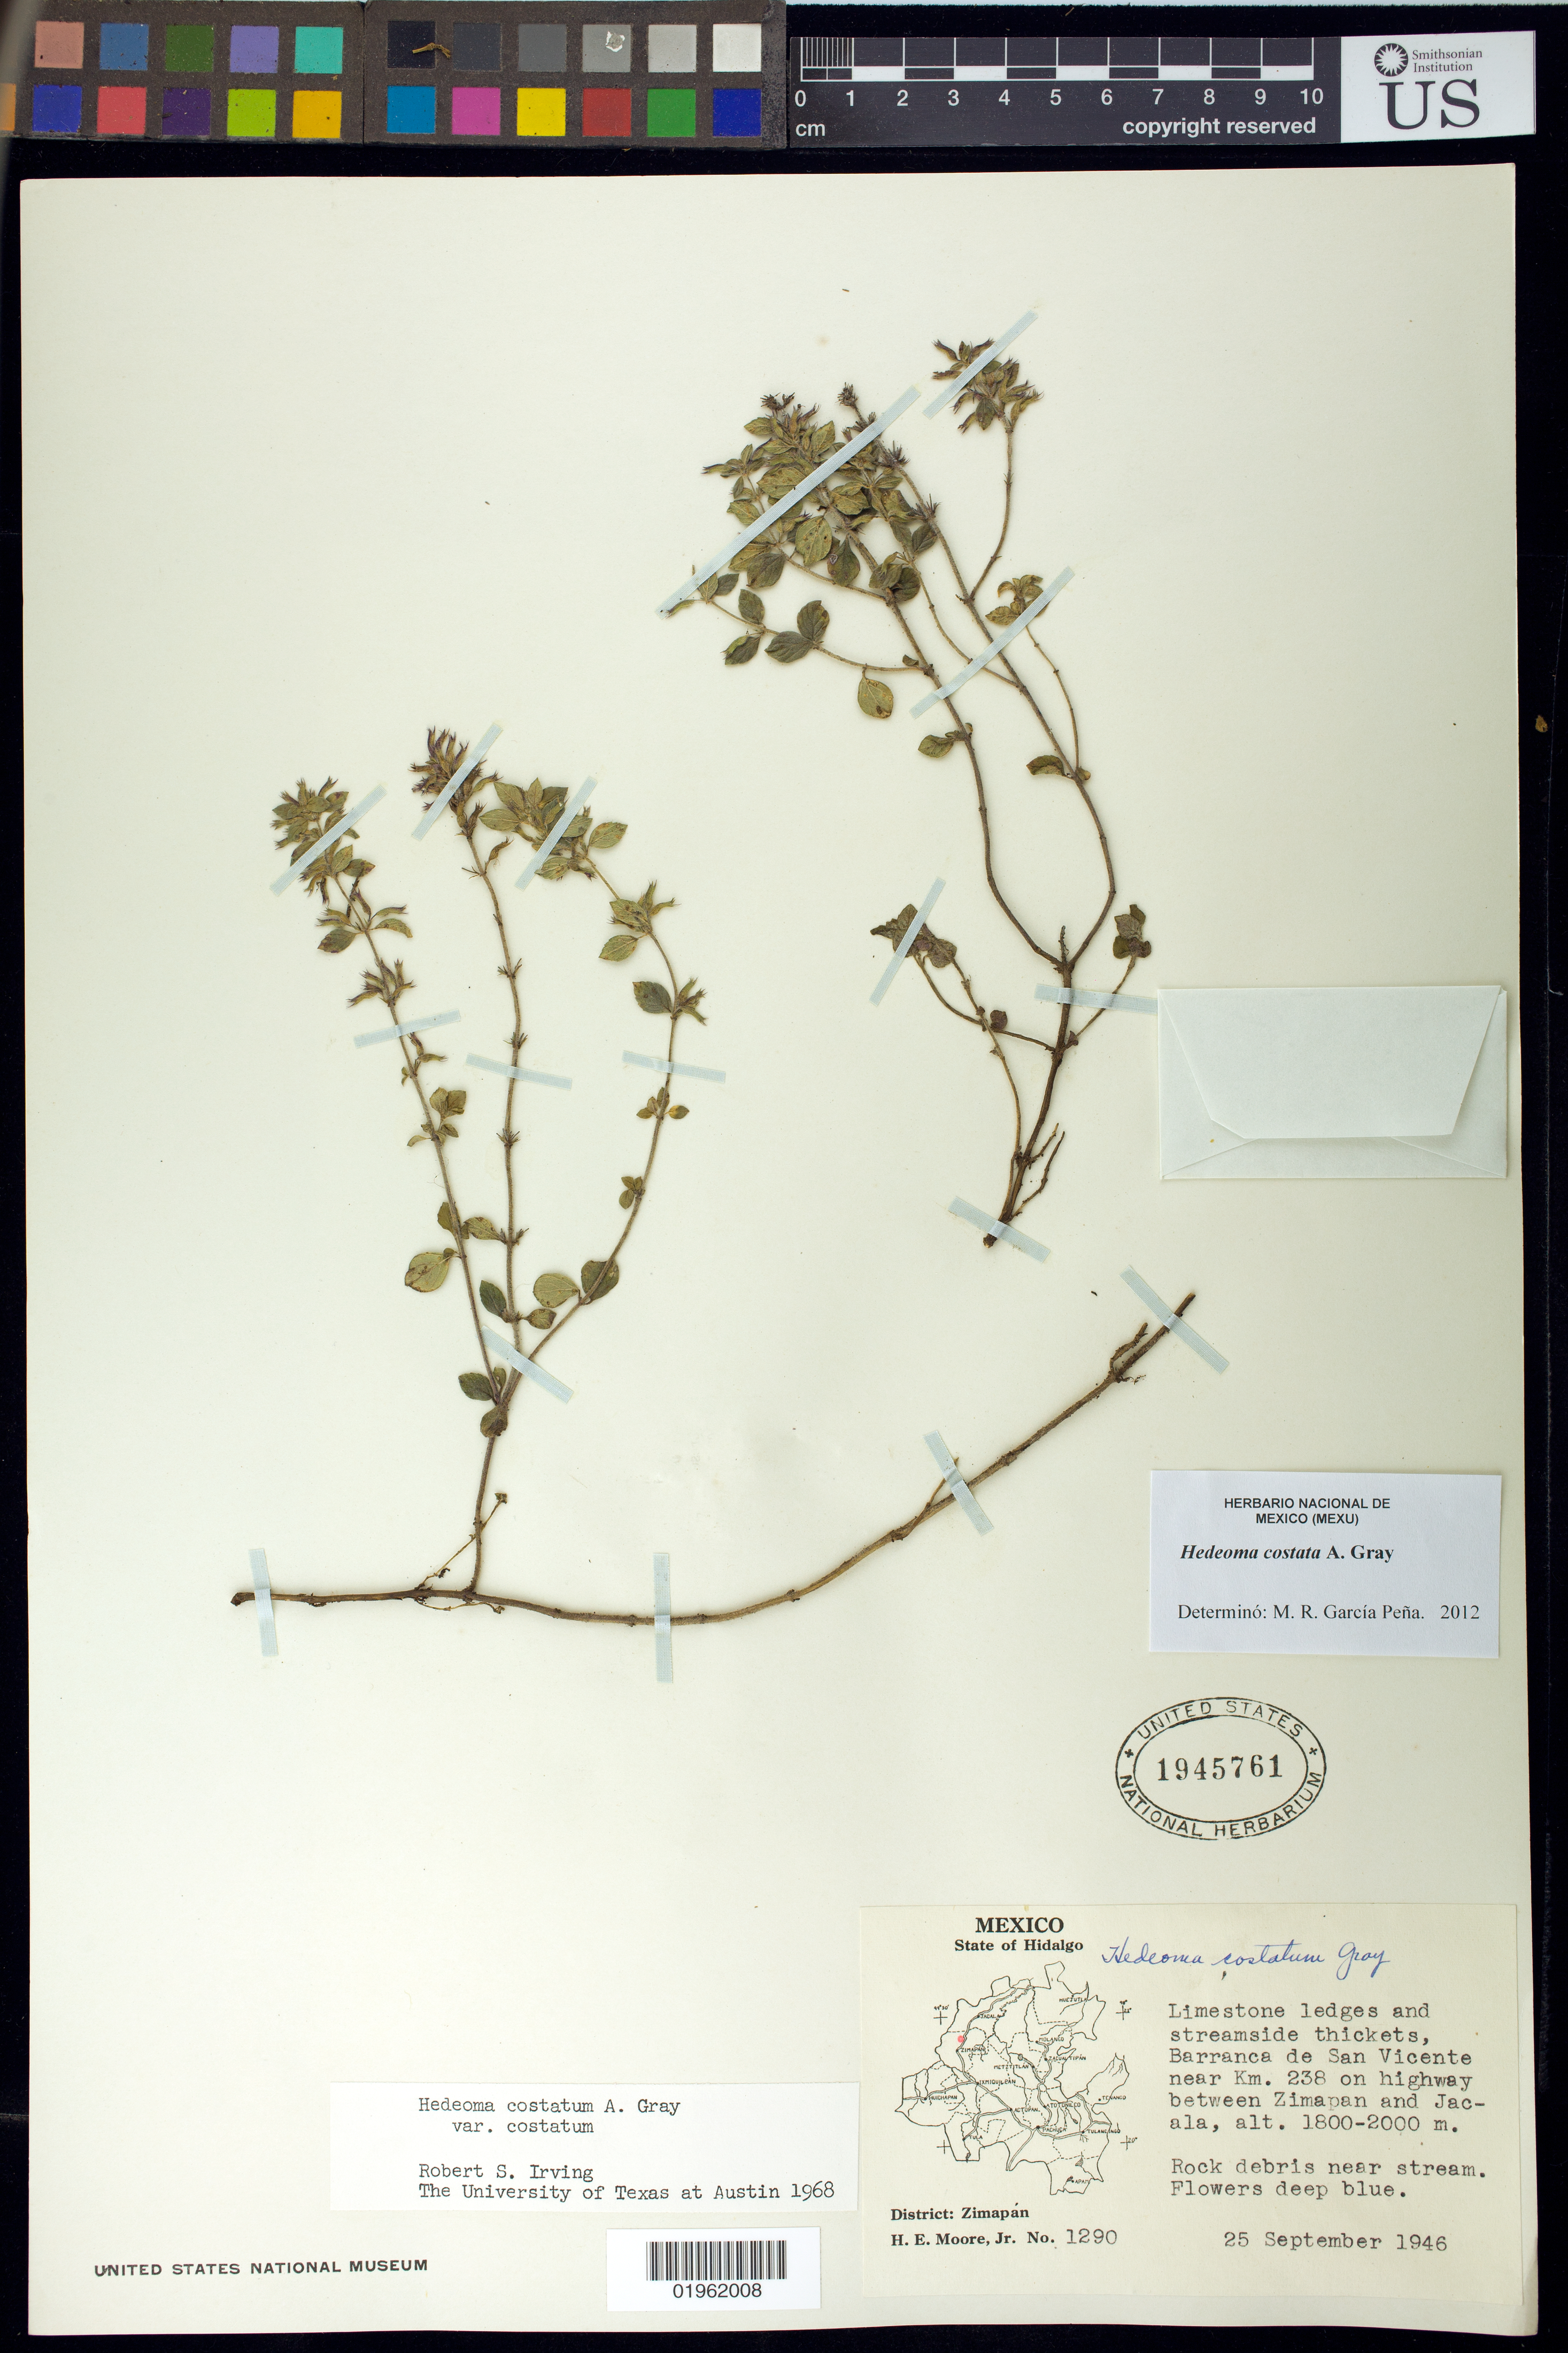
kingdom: Plantae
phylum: Tracheophyta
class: Magnoliopsida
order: Lamiales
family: Lamiaceae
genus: Hedeoma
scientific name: Hedeoma costata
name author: A. Gray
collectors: H. E. Moore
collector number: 1290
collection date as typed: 25 Sep 1946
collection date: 1946-09-25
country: Mexico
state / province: Hidalgo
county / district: Zimapán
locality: Barranca de San Vicente near Km. 238 on highway between Zimapán and Jalacala, District Zimapán, State of Hidalgo.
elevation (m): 1800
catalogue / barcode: US 1945761